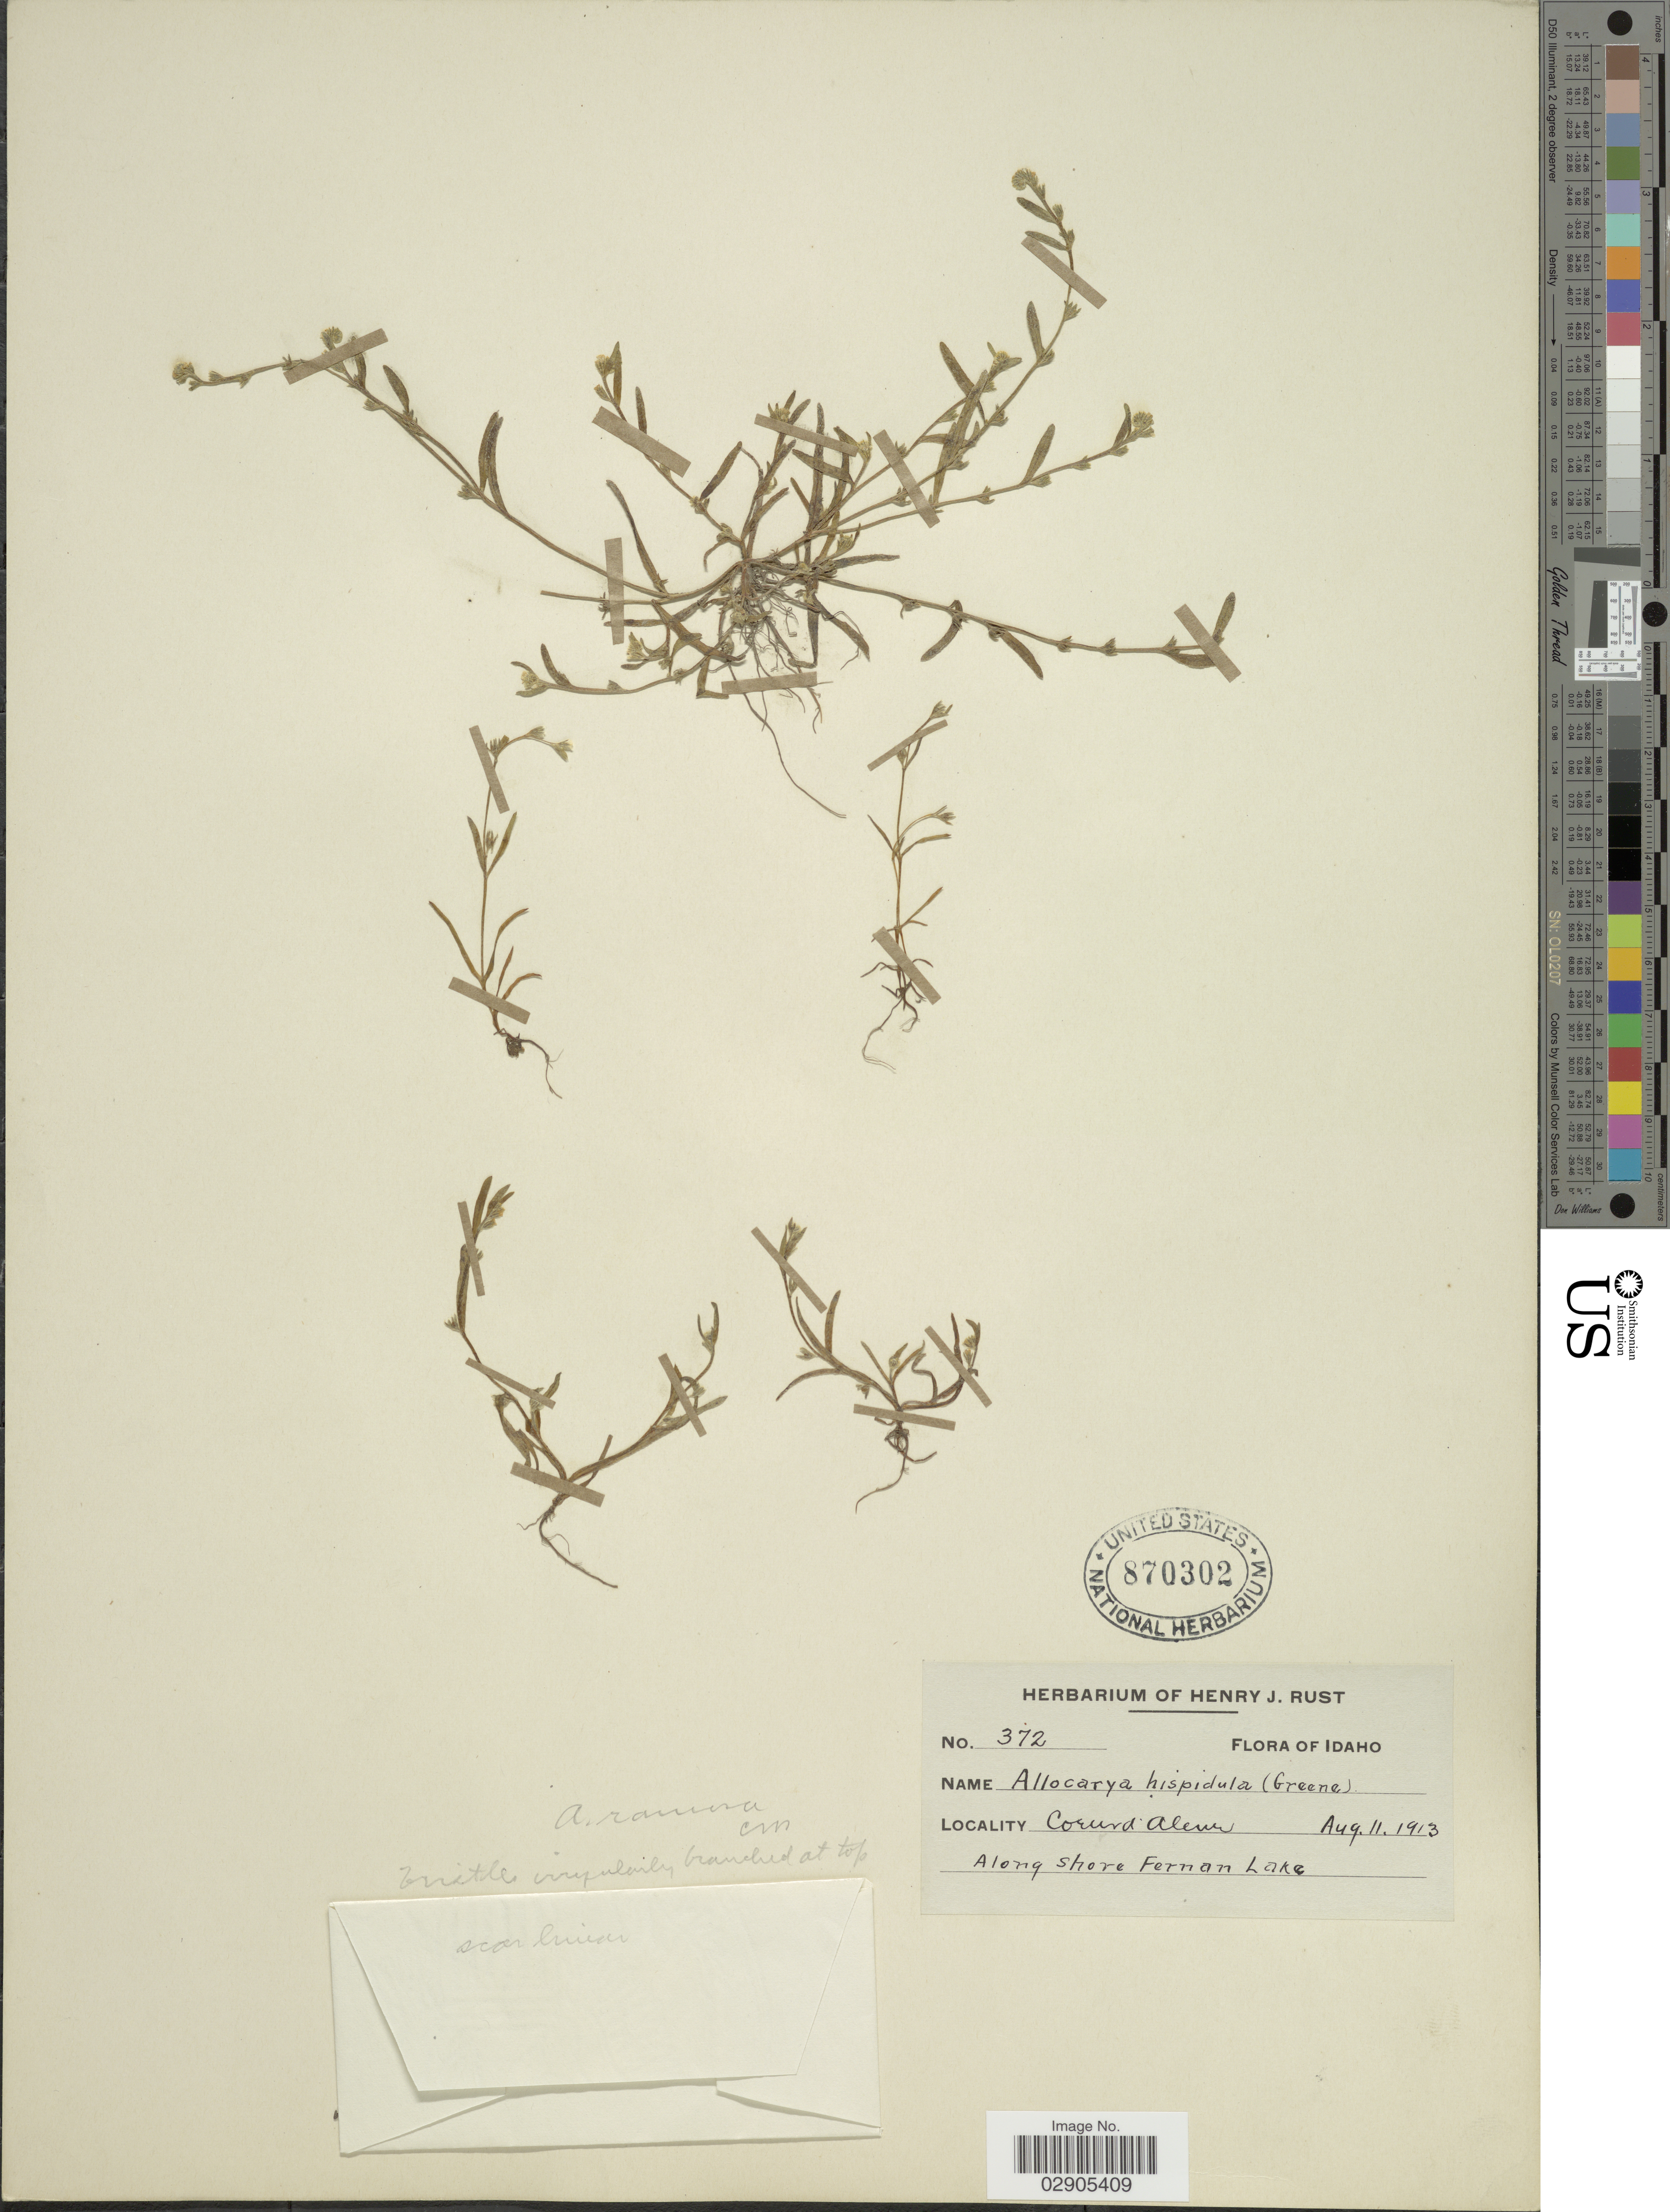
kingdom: Plantae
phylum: Tracheophyta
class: Magnoliopsida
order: Boraginales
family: Boraginaceae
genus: Allocarya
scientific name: Allocarya ramosa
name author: Piper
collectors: H. J. Rust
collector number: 372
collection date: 1913-08-11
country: United States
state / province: Idaho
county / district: Kootenai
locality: Coeur d'Alene. Along Shore Fernan Lake.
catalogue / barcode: US 870302